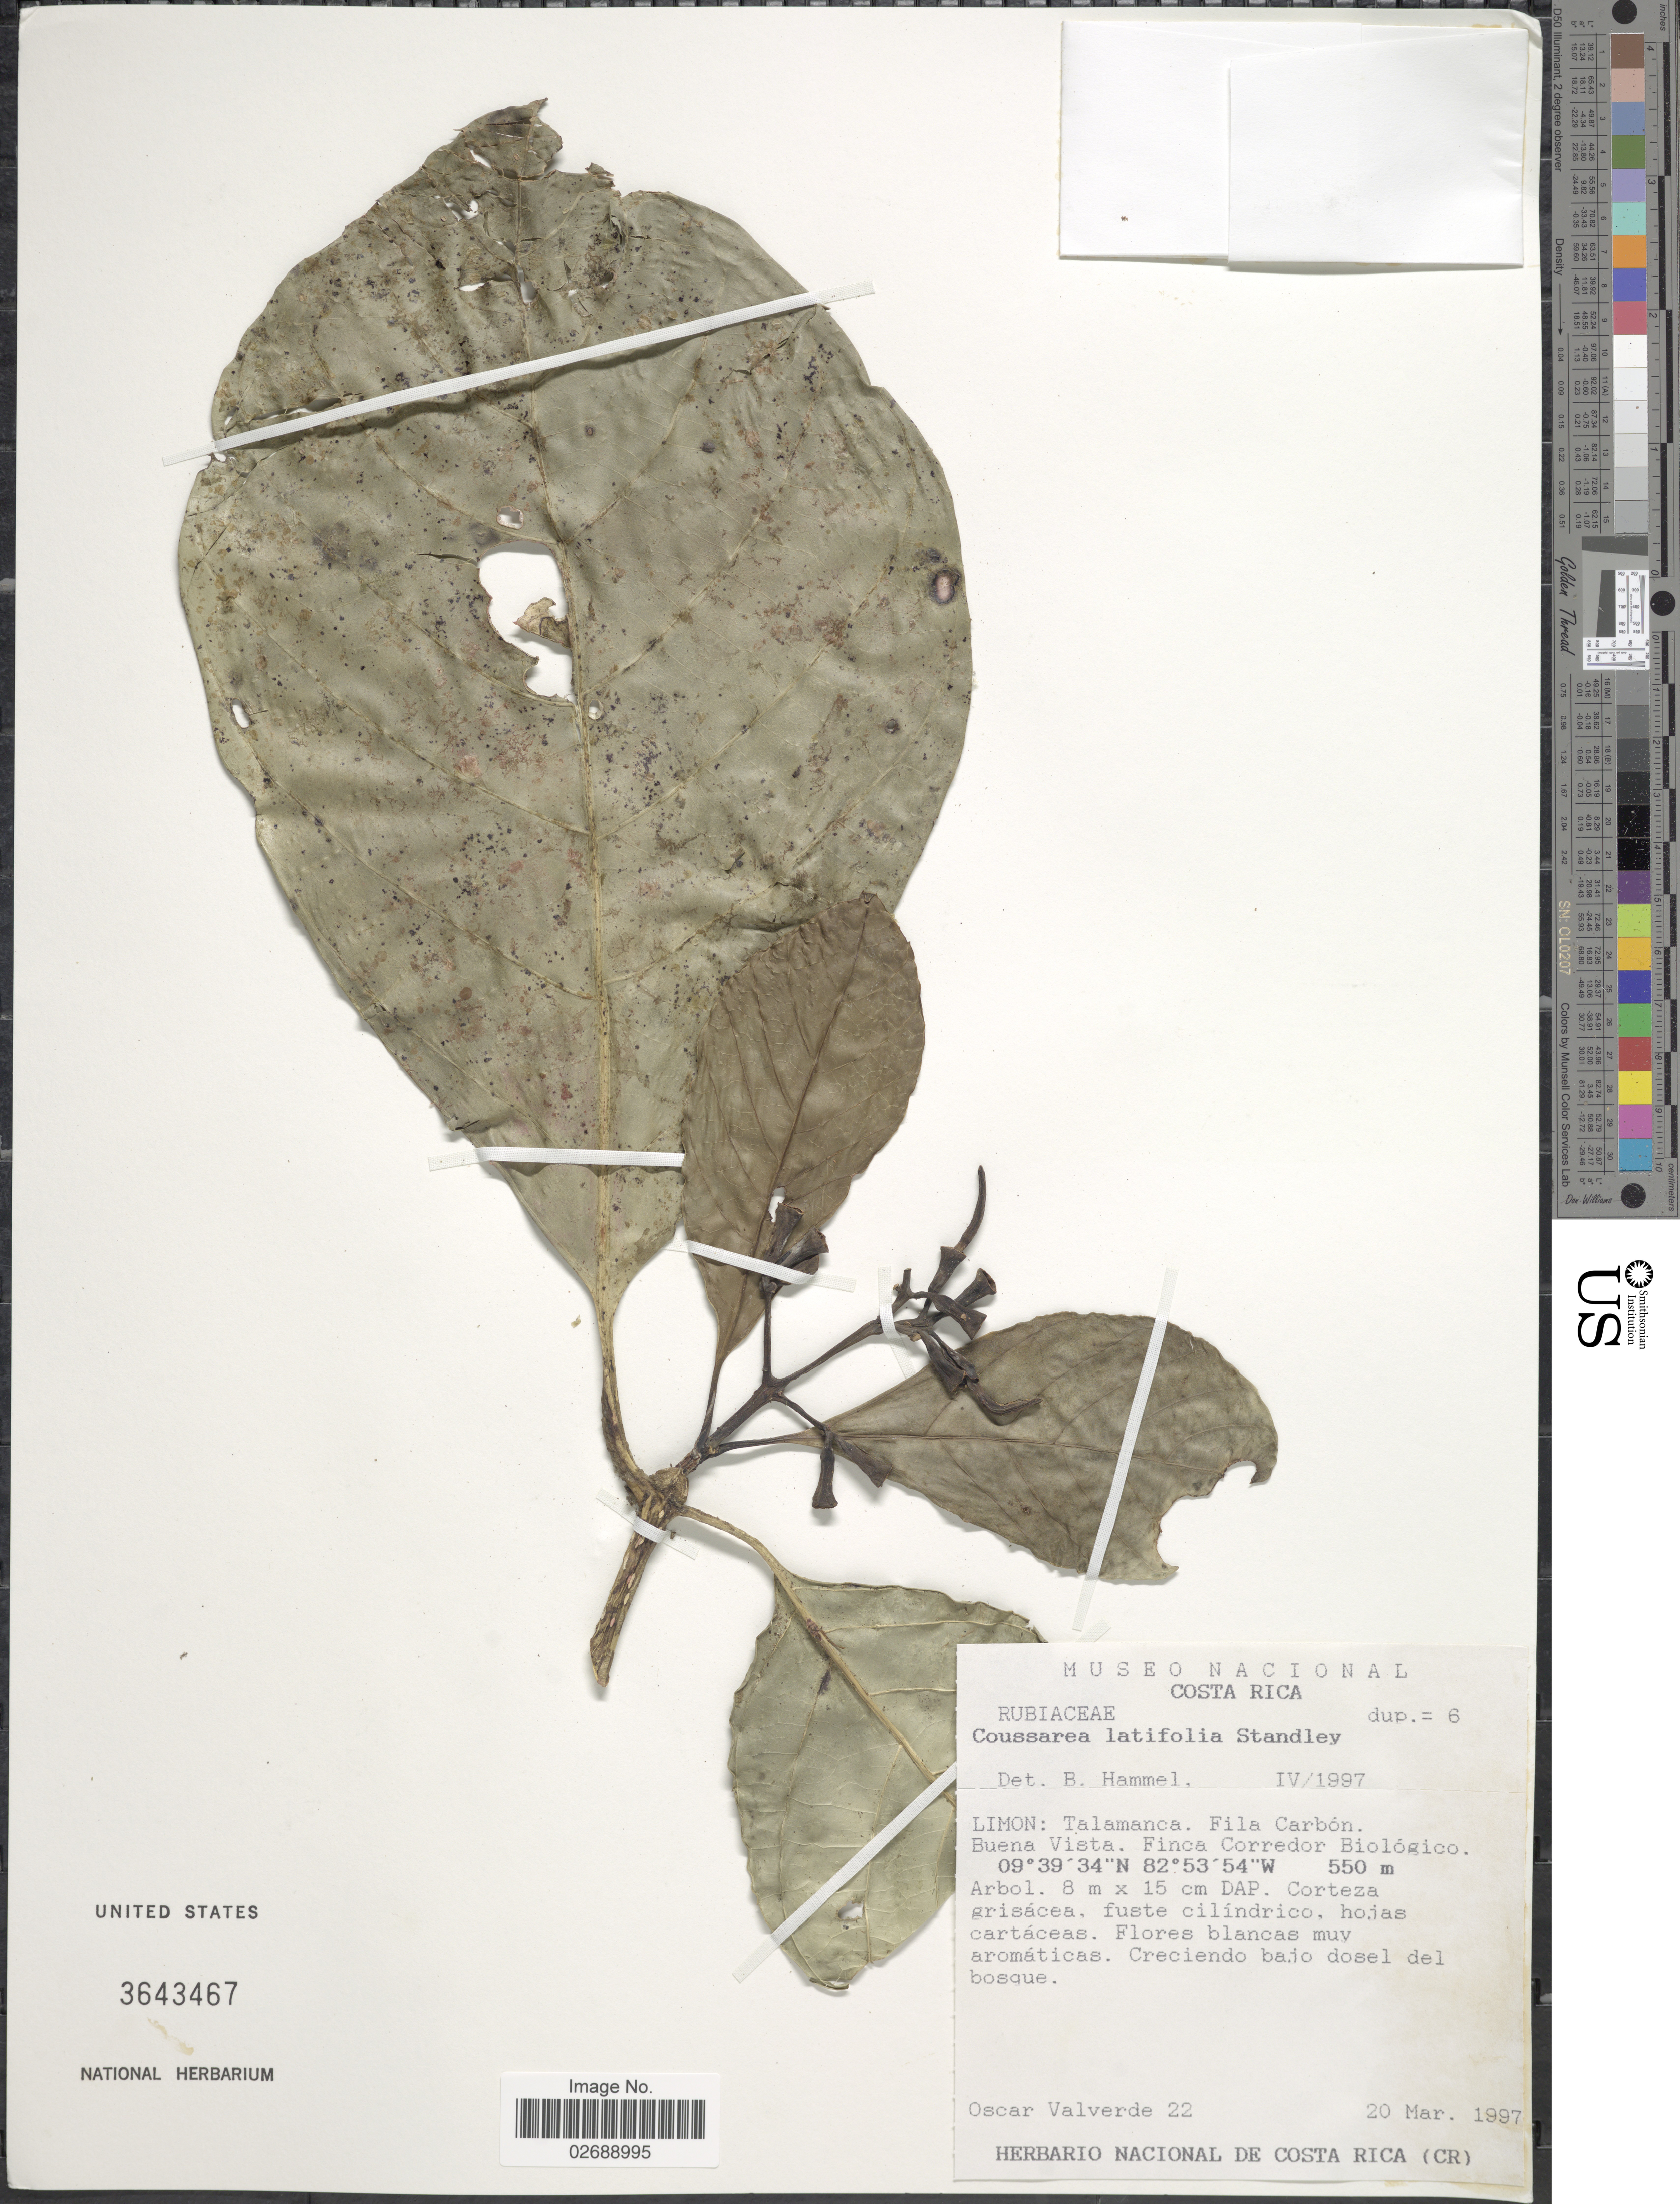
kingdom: Plantae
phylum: Tracheophyta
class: Magnoliopsida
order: Gentianales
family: Rubiaceae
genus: Coussarea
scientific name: Coussarea latifolia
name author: Standl.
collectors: O. Valverde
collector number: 22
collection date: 1997-03-20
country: Costa Rica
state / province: Limón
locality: Talamanca, Fila Carbon. Buena Vista. Finca Corredor Biologico.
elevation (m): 550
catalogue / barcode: US 3643467